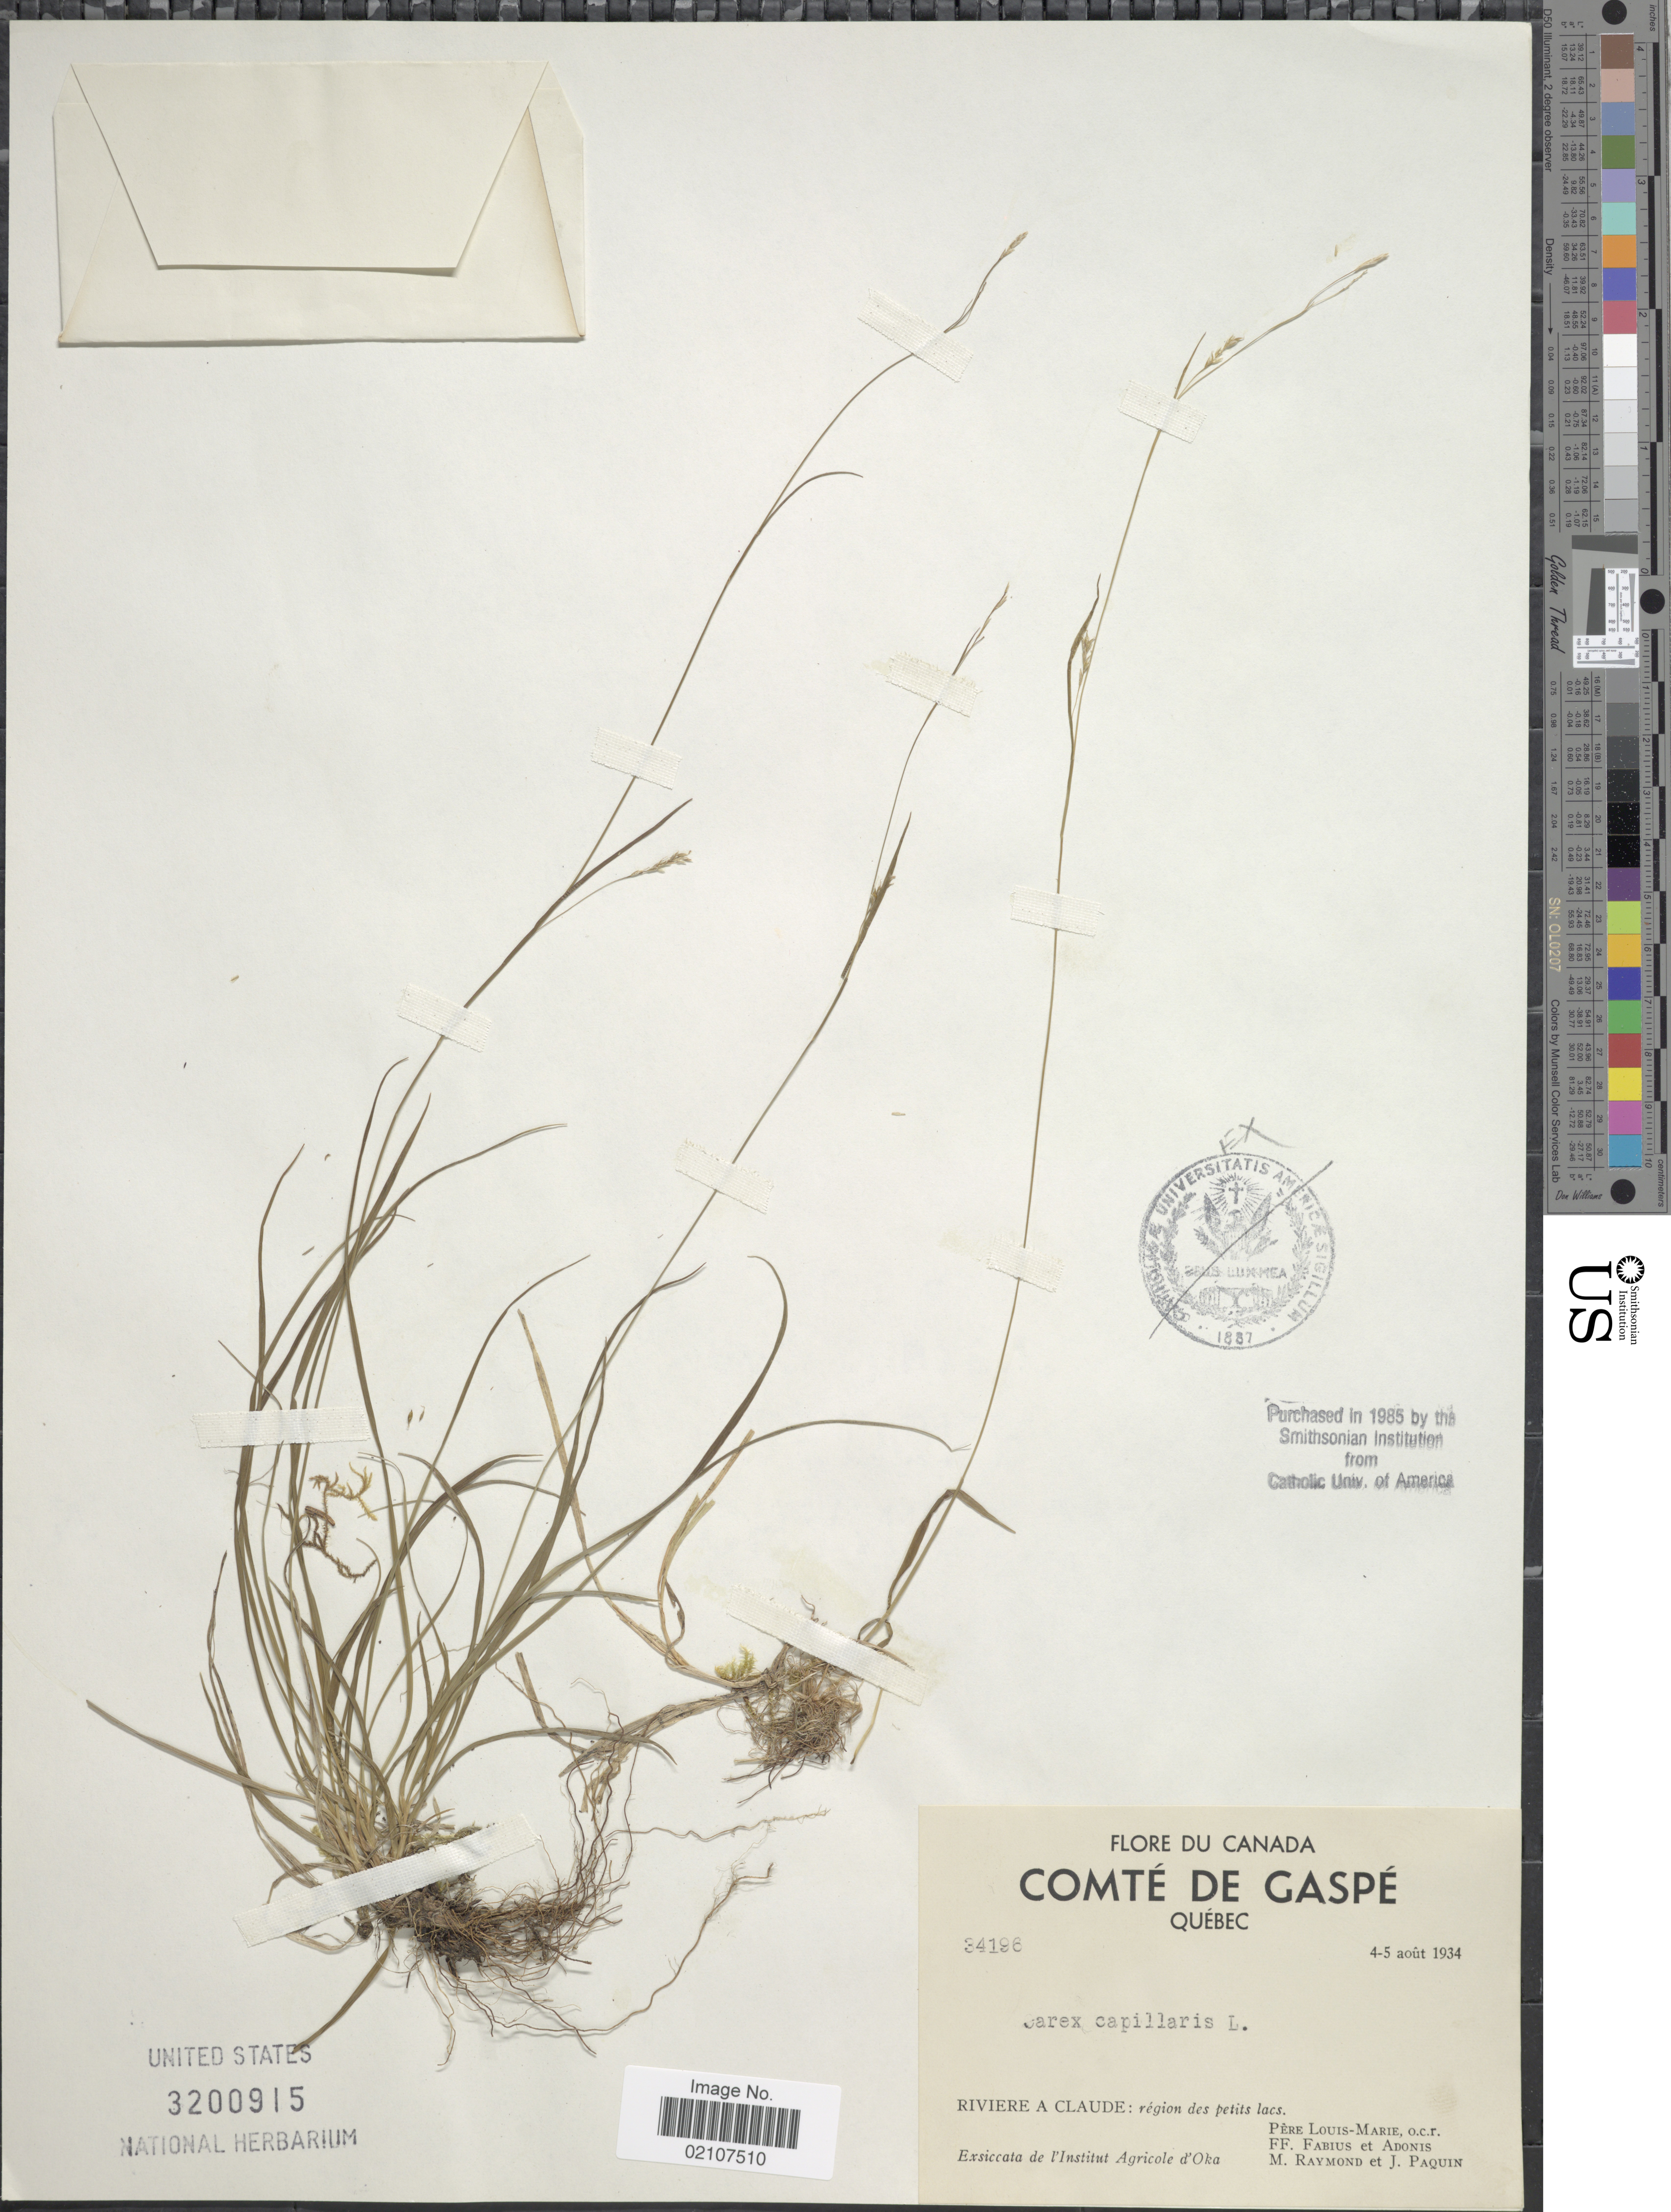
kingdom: Plantae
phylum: Tracheophyta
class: Liliopsida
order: Poales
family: Cyperaceae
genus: Carex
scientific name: Carex capillaris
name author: L.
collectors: L.-M. LaLonde, B. Fabius, Adonis, M. Raymond & J. Paquin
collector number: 34196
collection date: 1934-08-04/1934-08-05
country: Canada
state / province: Quebec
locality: Comté de Gaspé, Riviere A Claude: région des petits lacs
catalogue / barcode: US 3200915